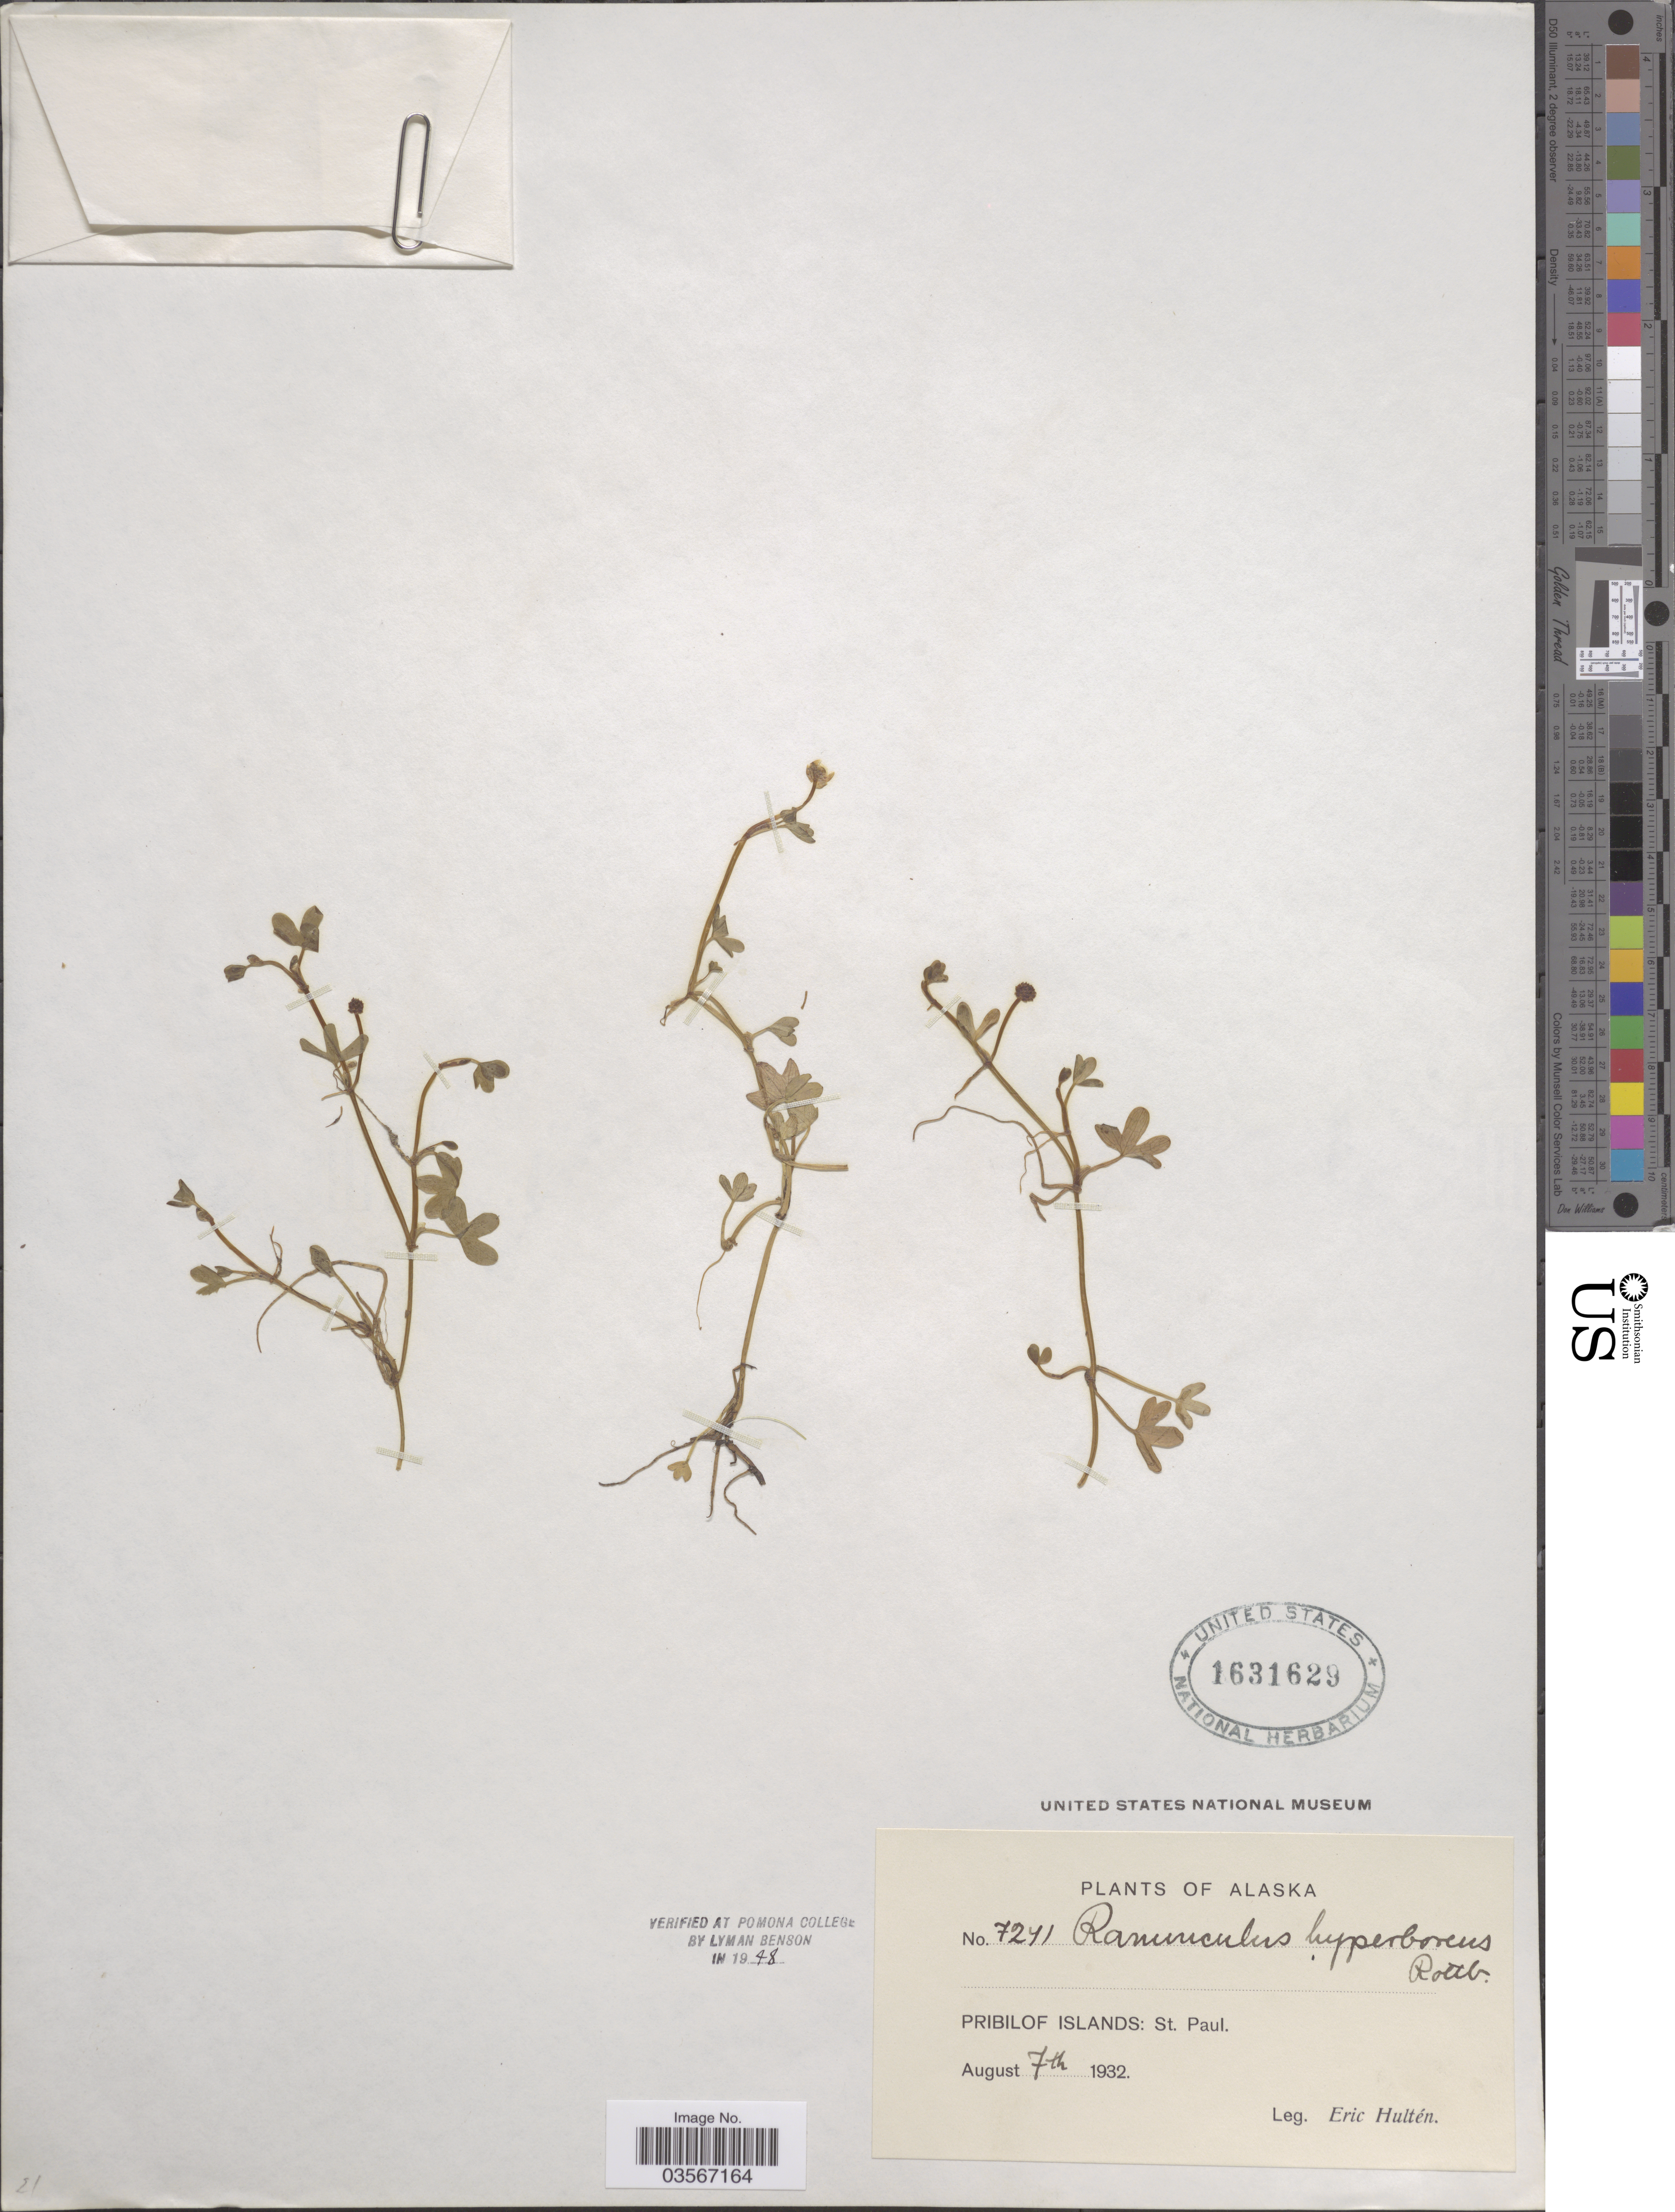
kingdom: Plantae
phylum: Tracheophyta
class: Magnoliopsida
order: Ranunculales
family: Ranunculaceae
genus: Ranunculus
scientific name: Ranunculus hyperboreus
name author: Rottb.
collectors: E. G. Hultén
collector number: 7241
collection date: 1932-08-07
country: United States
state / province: Alaska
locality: Pribilof Islands: St. Paul.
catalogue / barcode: US 1631629